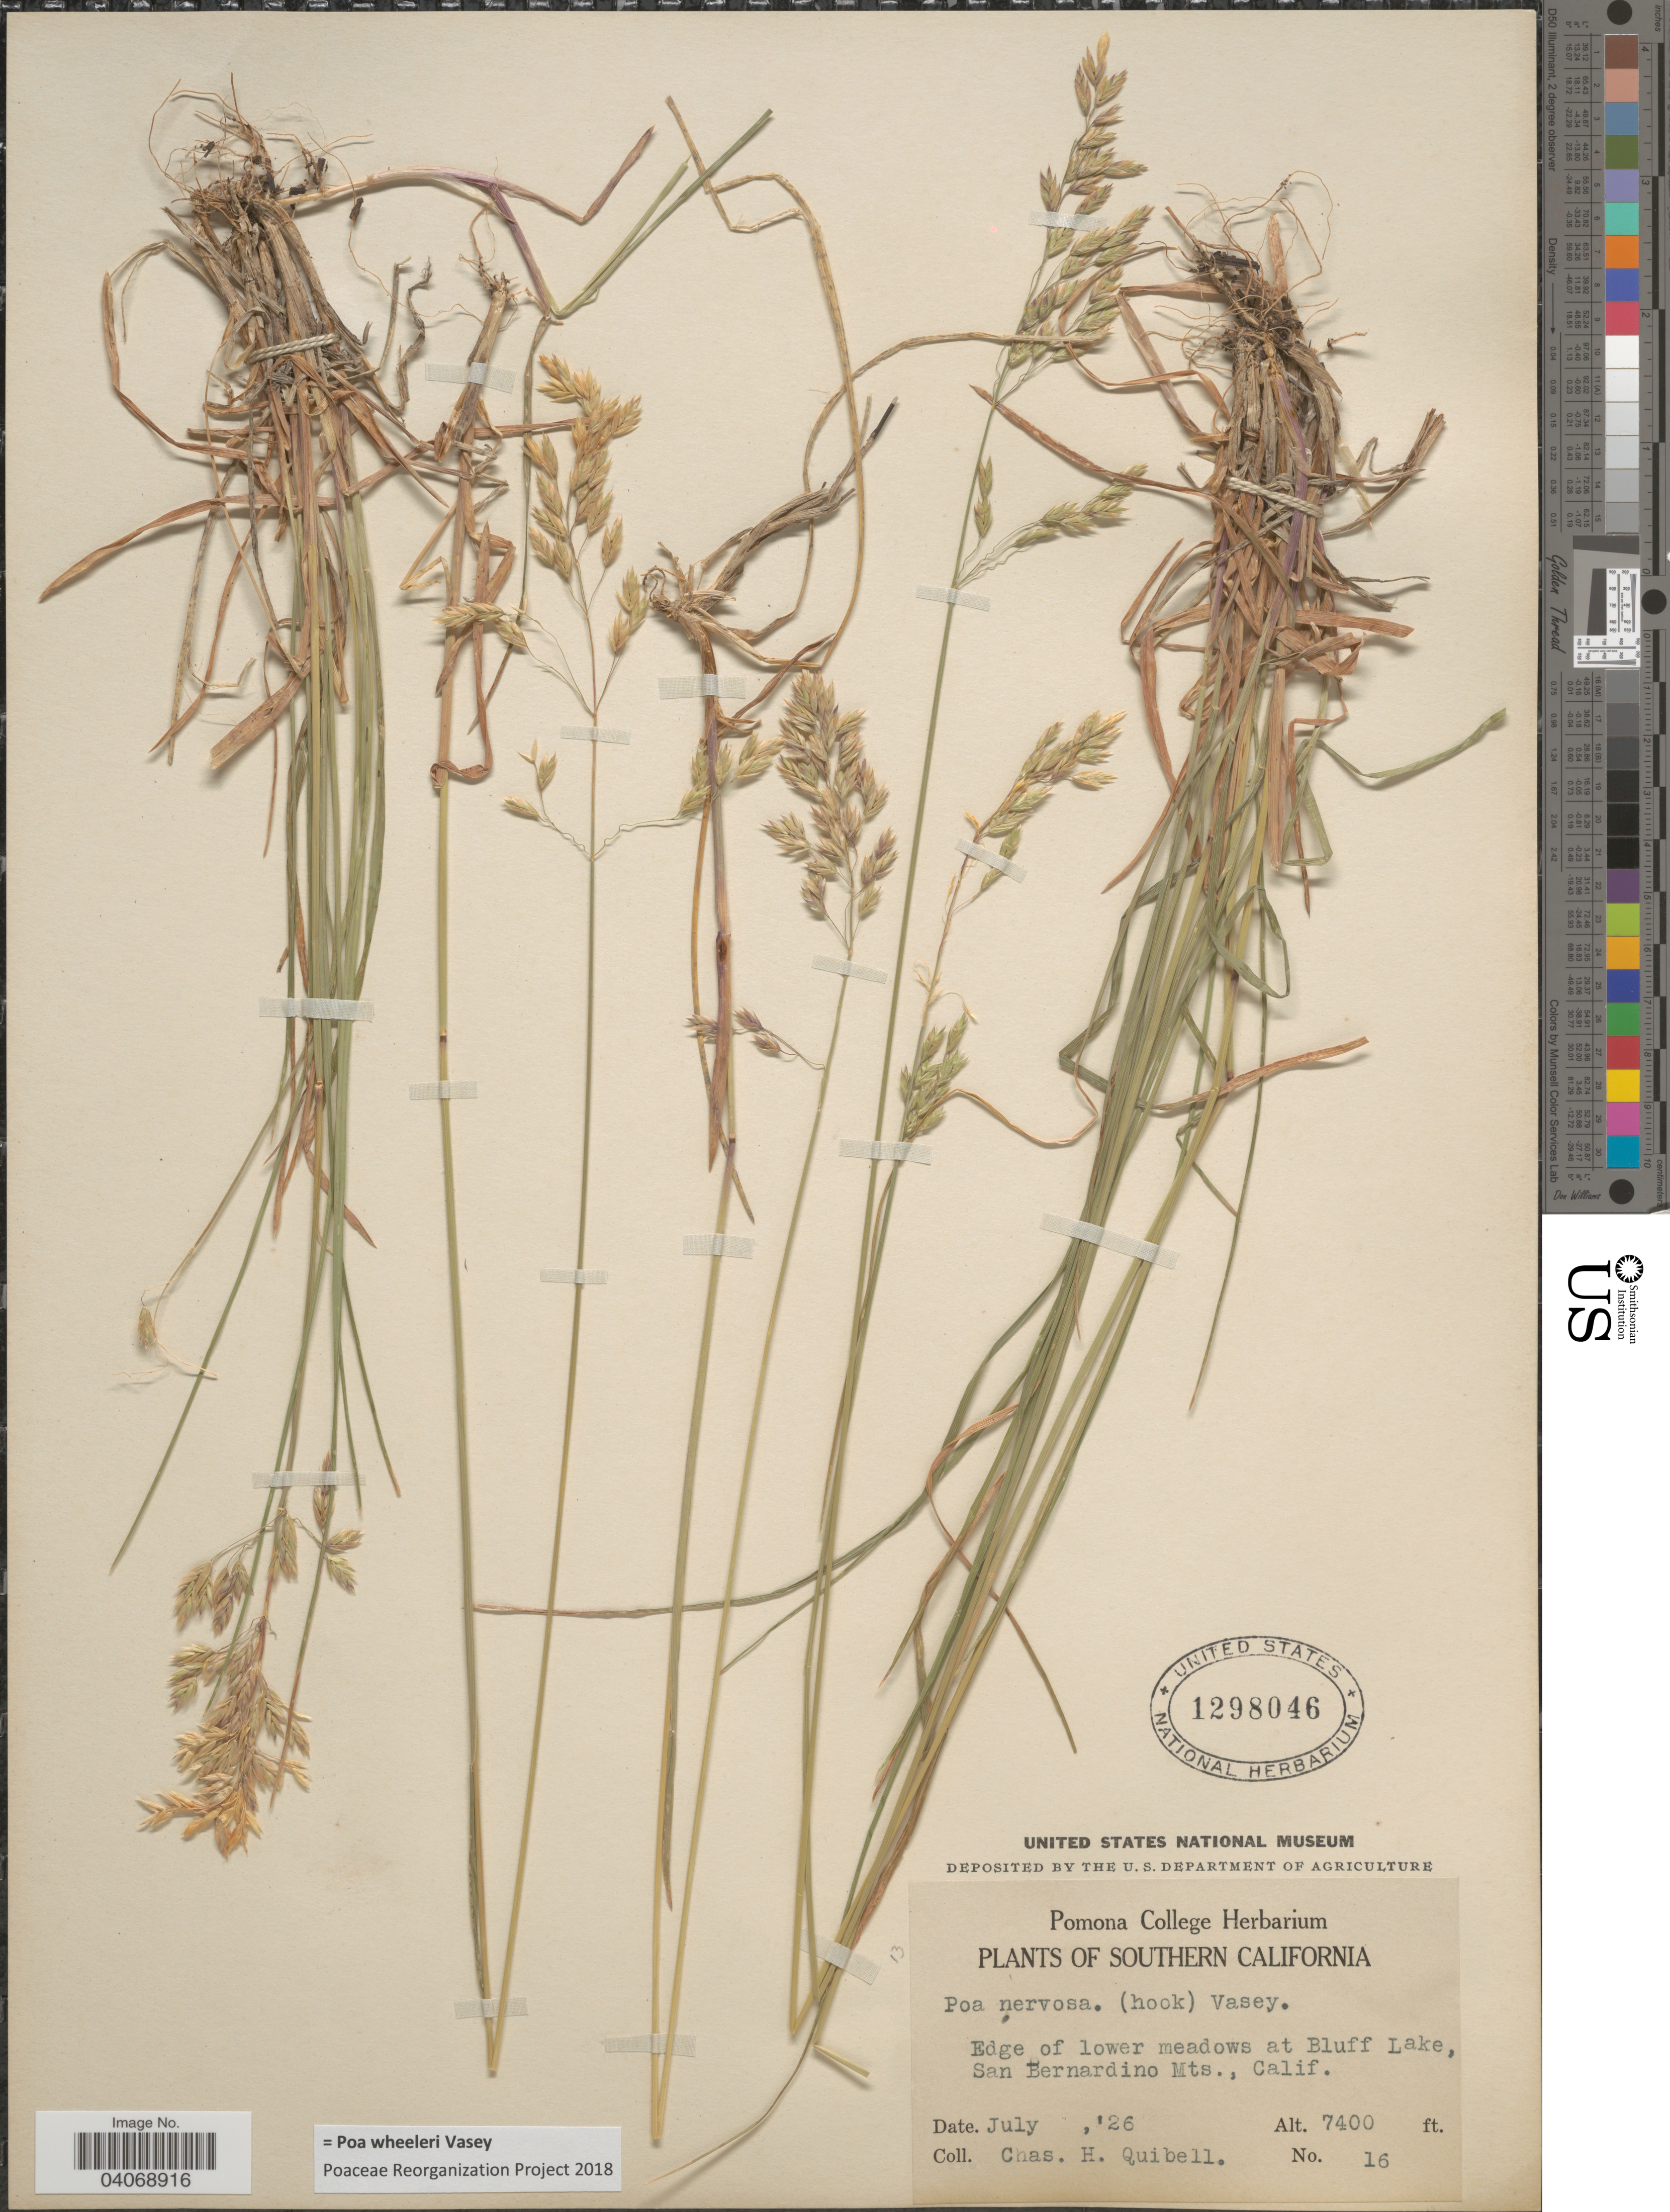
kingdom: Plantae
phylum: Tracheophyta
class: Liliopsida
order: Poales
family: Poaceae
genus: Poa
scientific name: Poa wheeleri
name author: Vasey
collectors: C. Quibell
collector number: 16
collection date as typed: Transcribed d/m/y: /7/26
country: United States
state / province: California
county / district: San Bernardino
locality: Southern California. Edge of lower meadows at Bluff Lake, San Bernardino Mts.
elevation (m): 2256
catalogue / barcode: US 1298046